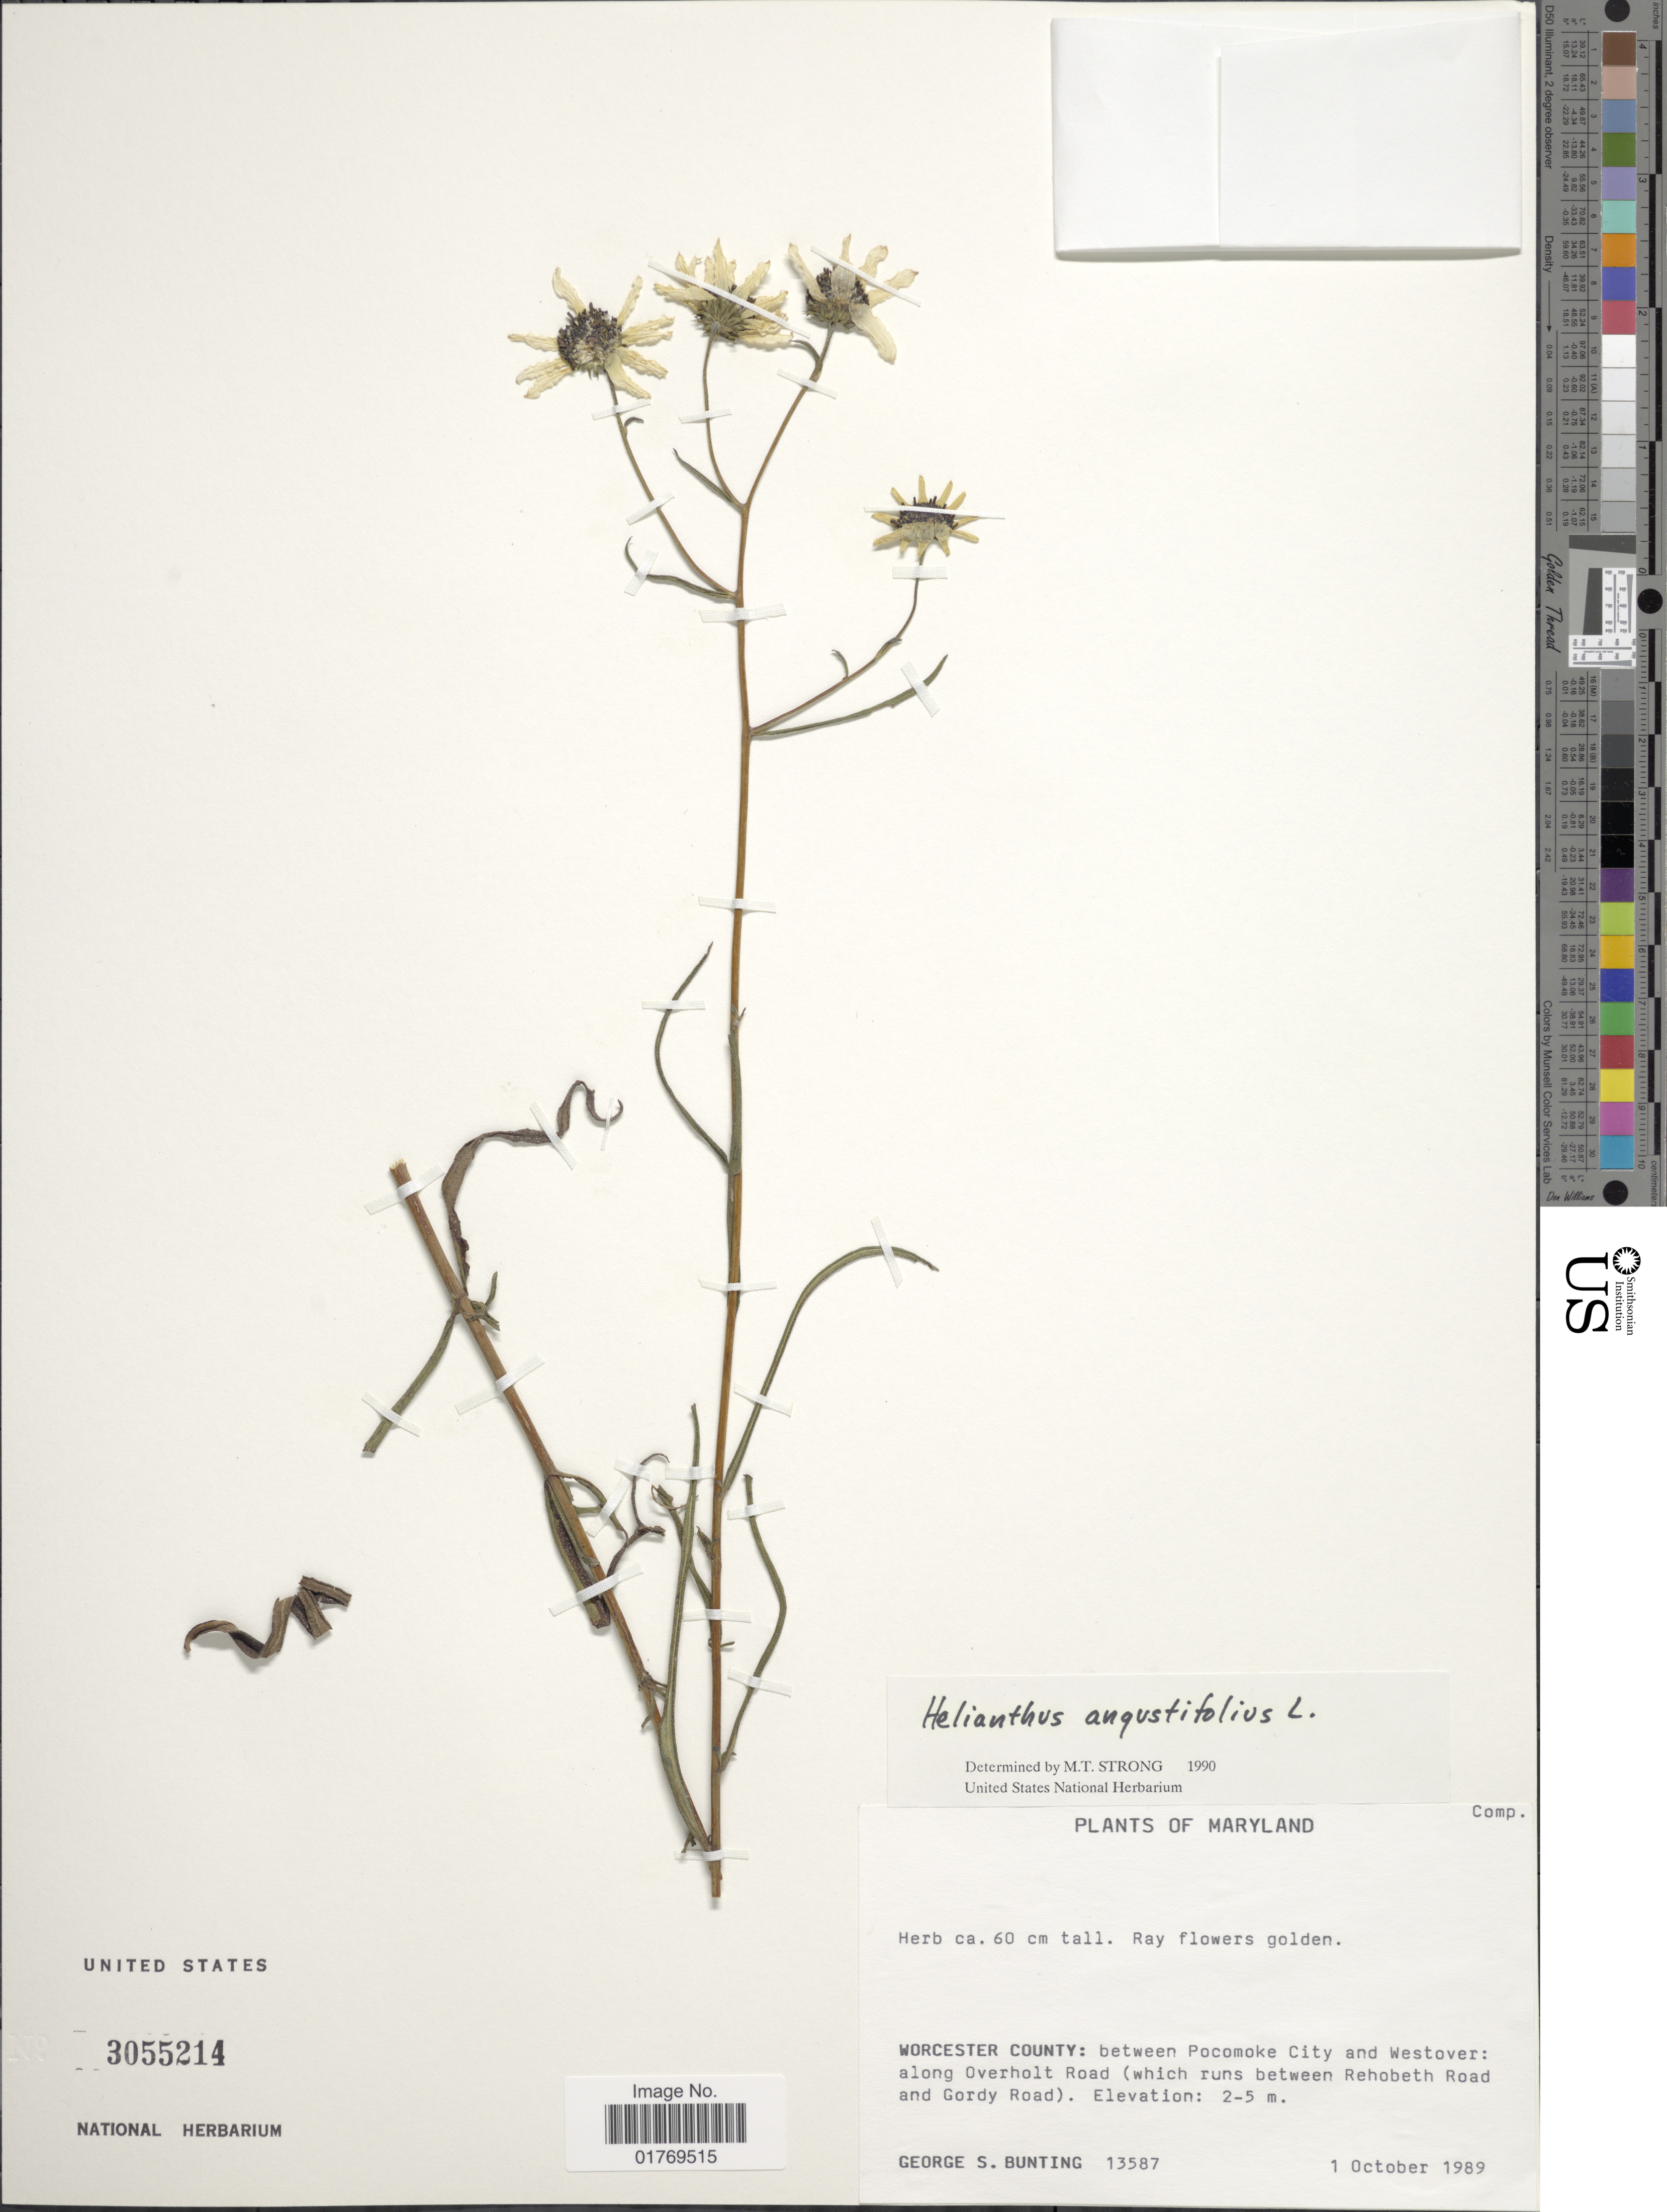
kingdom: Plantae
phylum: Tracheophyta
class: Magnoliopsida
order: Asterales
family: Asteraceae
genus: Helianthus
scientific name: Helianthus angustifolius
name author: L.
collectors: G. S. Bunting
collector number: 13587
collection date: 1989-10-01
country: United States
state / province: Maryland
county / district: Worcester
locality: Worcester County: between Pocomoke City and Westover: along Overholt Road (which runs between Rehobeth Road and Gordy Road)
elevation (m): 2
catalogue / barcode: US 3055214